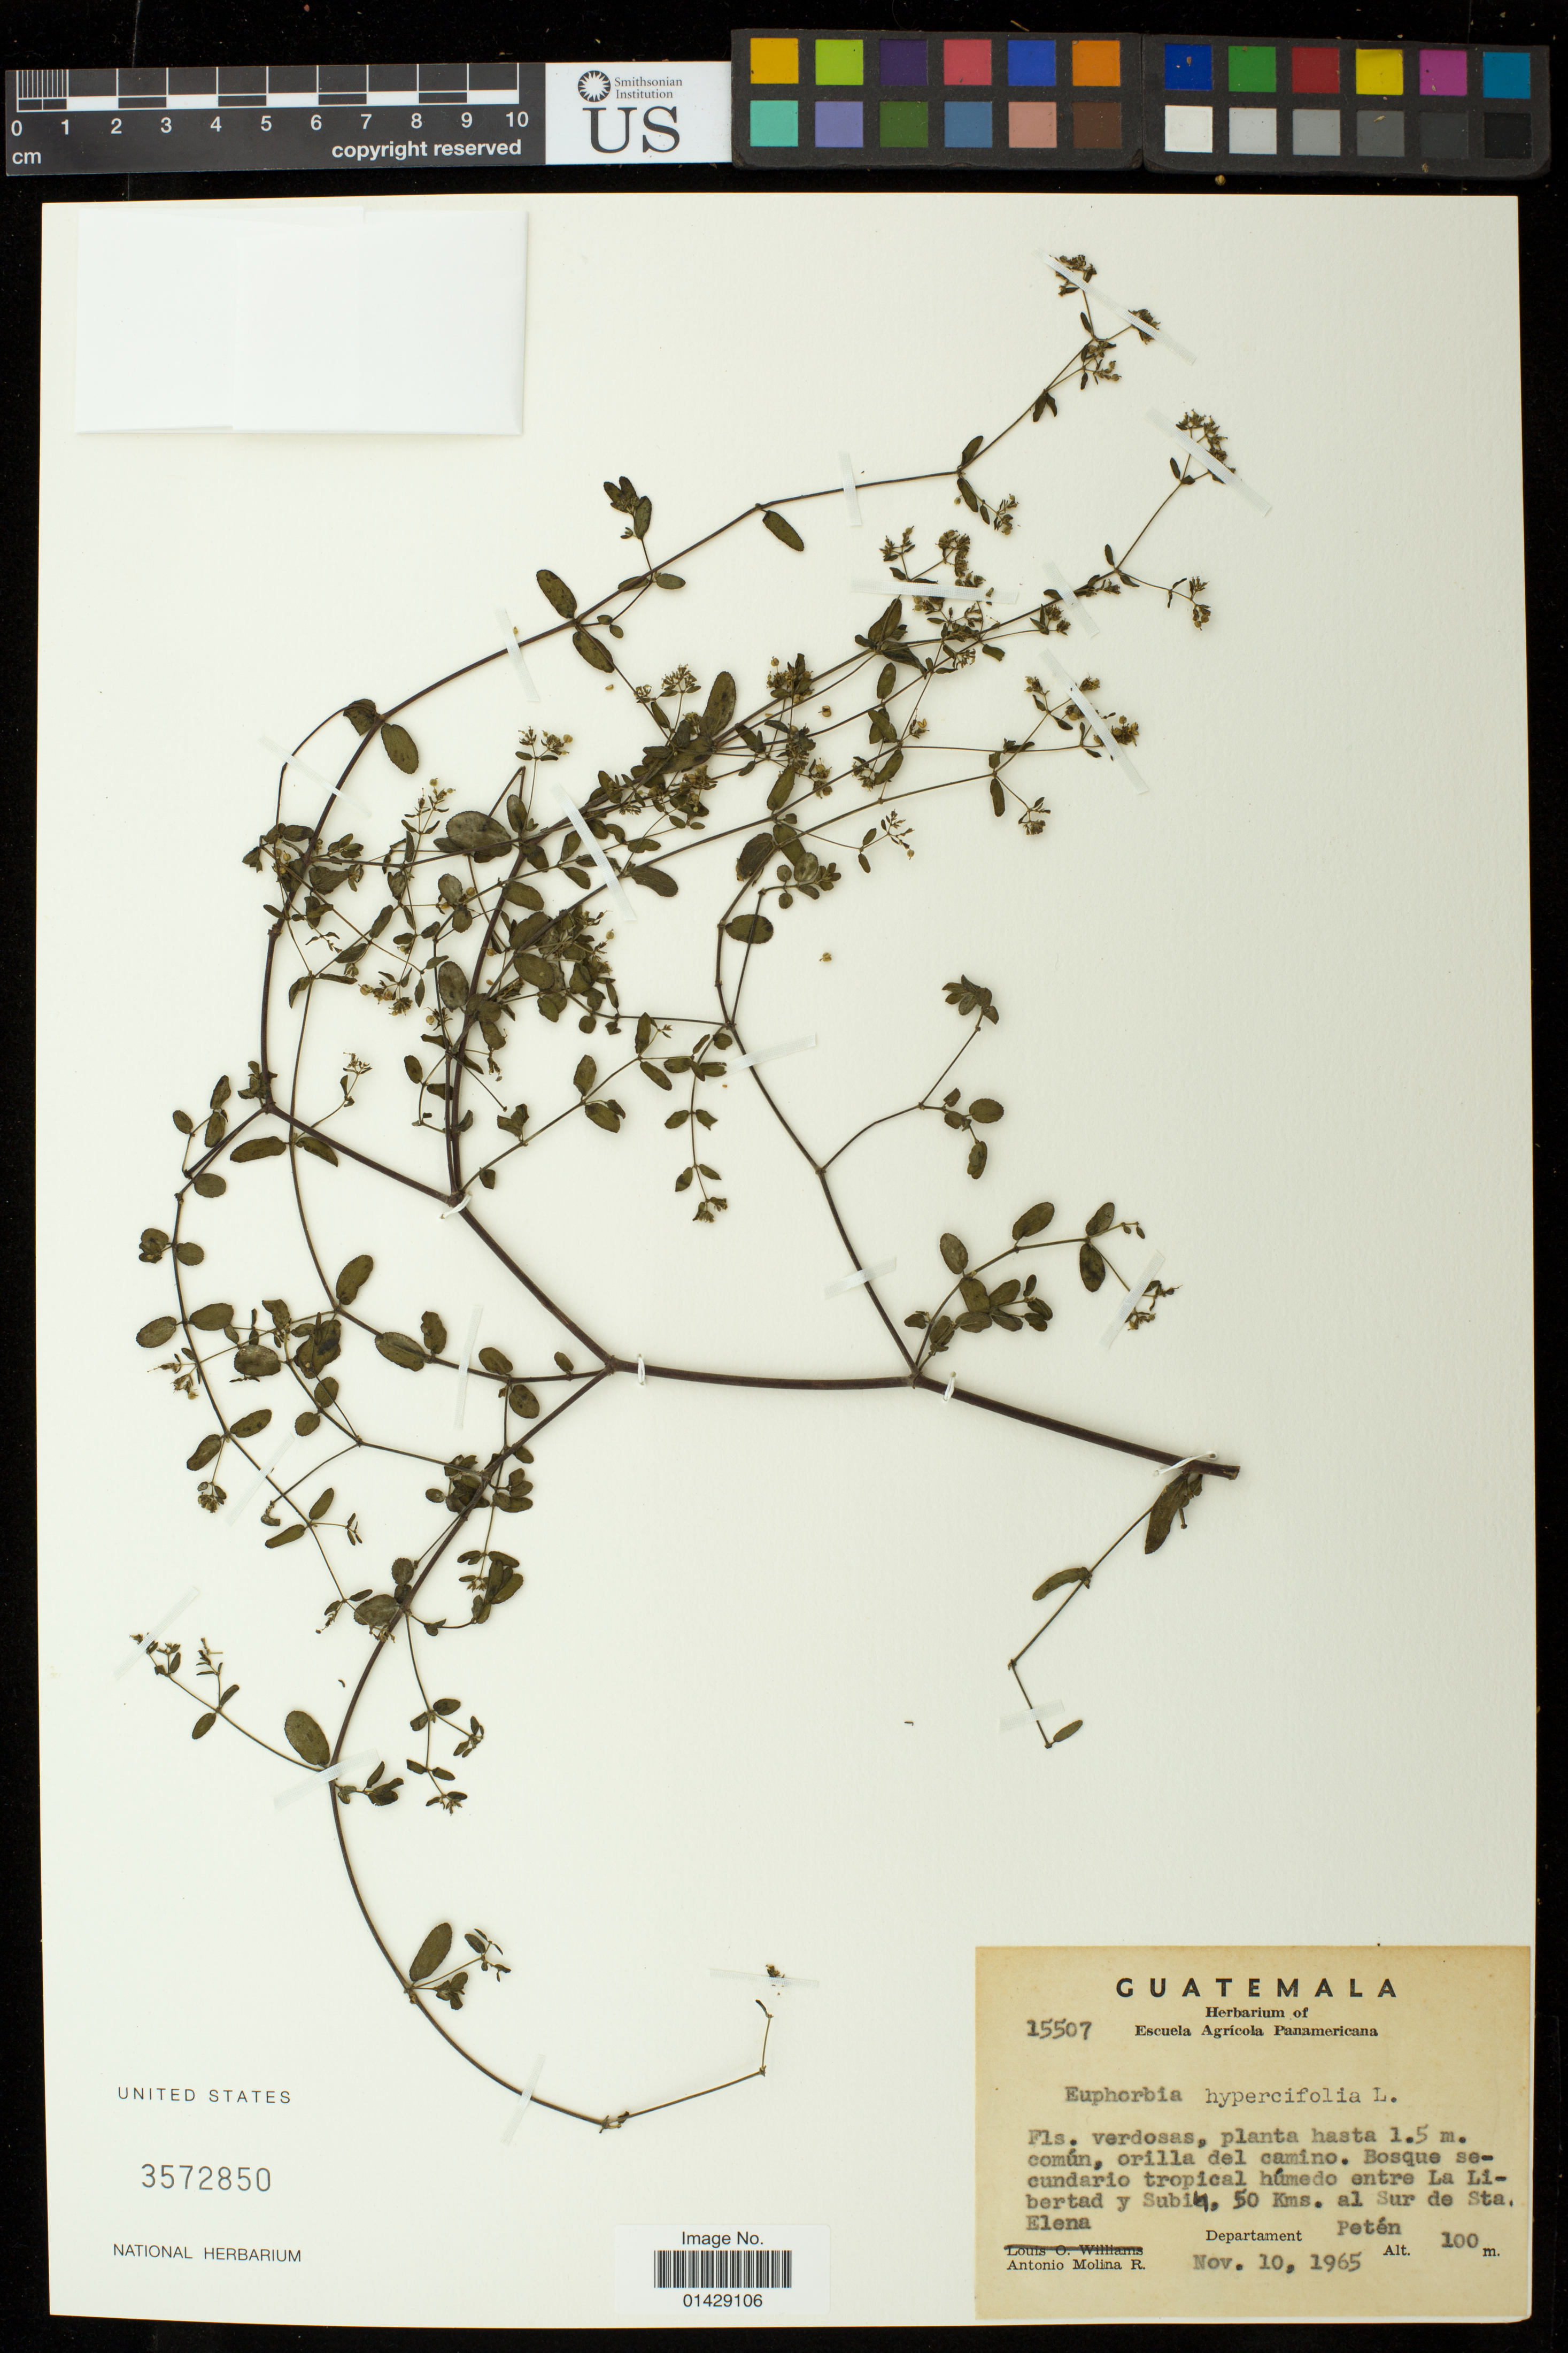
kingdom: Plantae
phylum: Tracheophyta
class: Magnoliopsida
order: Malpighiales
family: Euphorbiaceae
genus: Euphorbia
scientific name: Euphorbia hypericifolia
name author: L.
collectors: A. Molina R.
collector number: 15507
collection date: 1965-11-10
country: Guatemala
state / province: El Petén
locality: Bosque secundario tropical humedo entre La Libertad y Subin, 50 Kms. al Sur de Sta. Elena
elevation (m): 100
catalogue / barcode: US 3572850